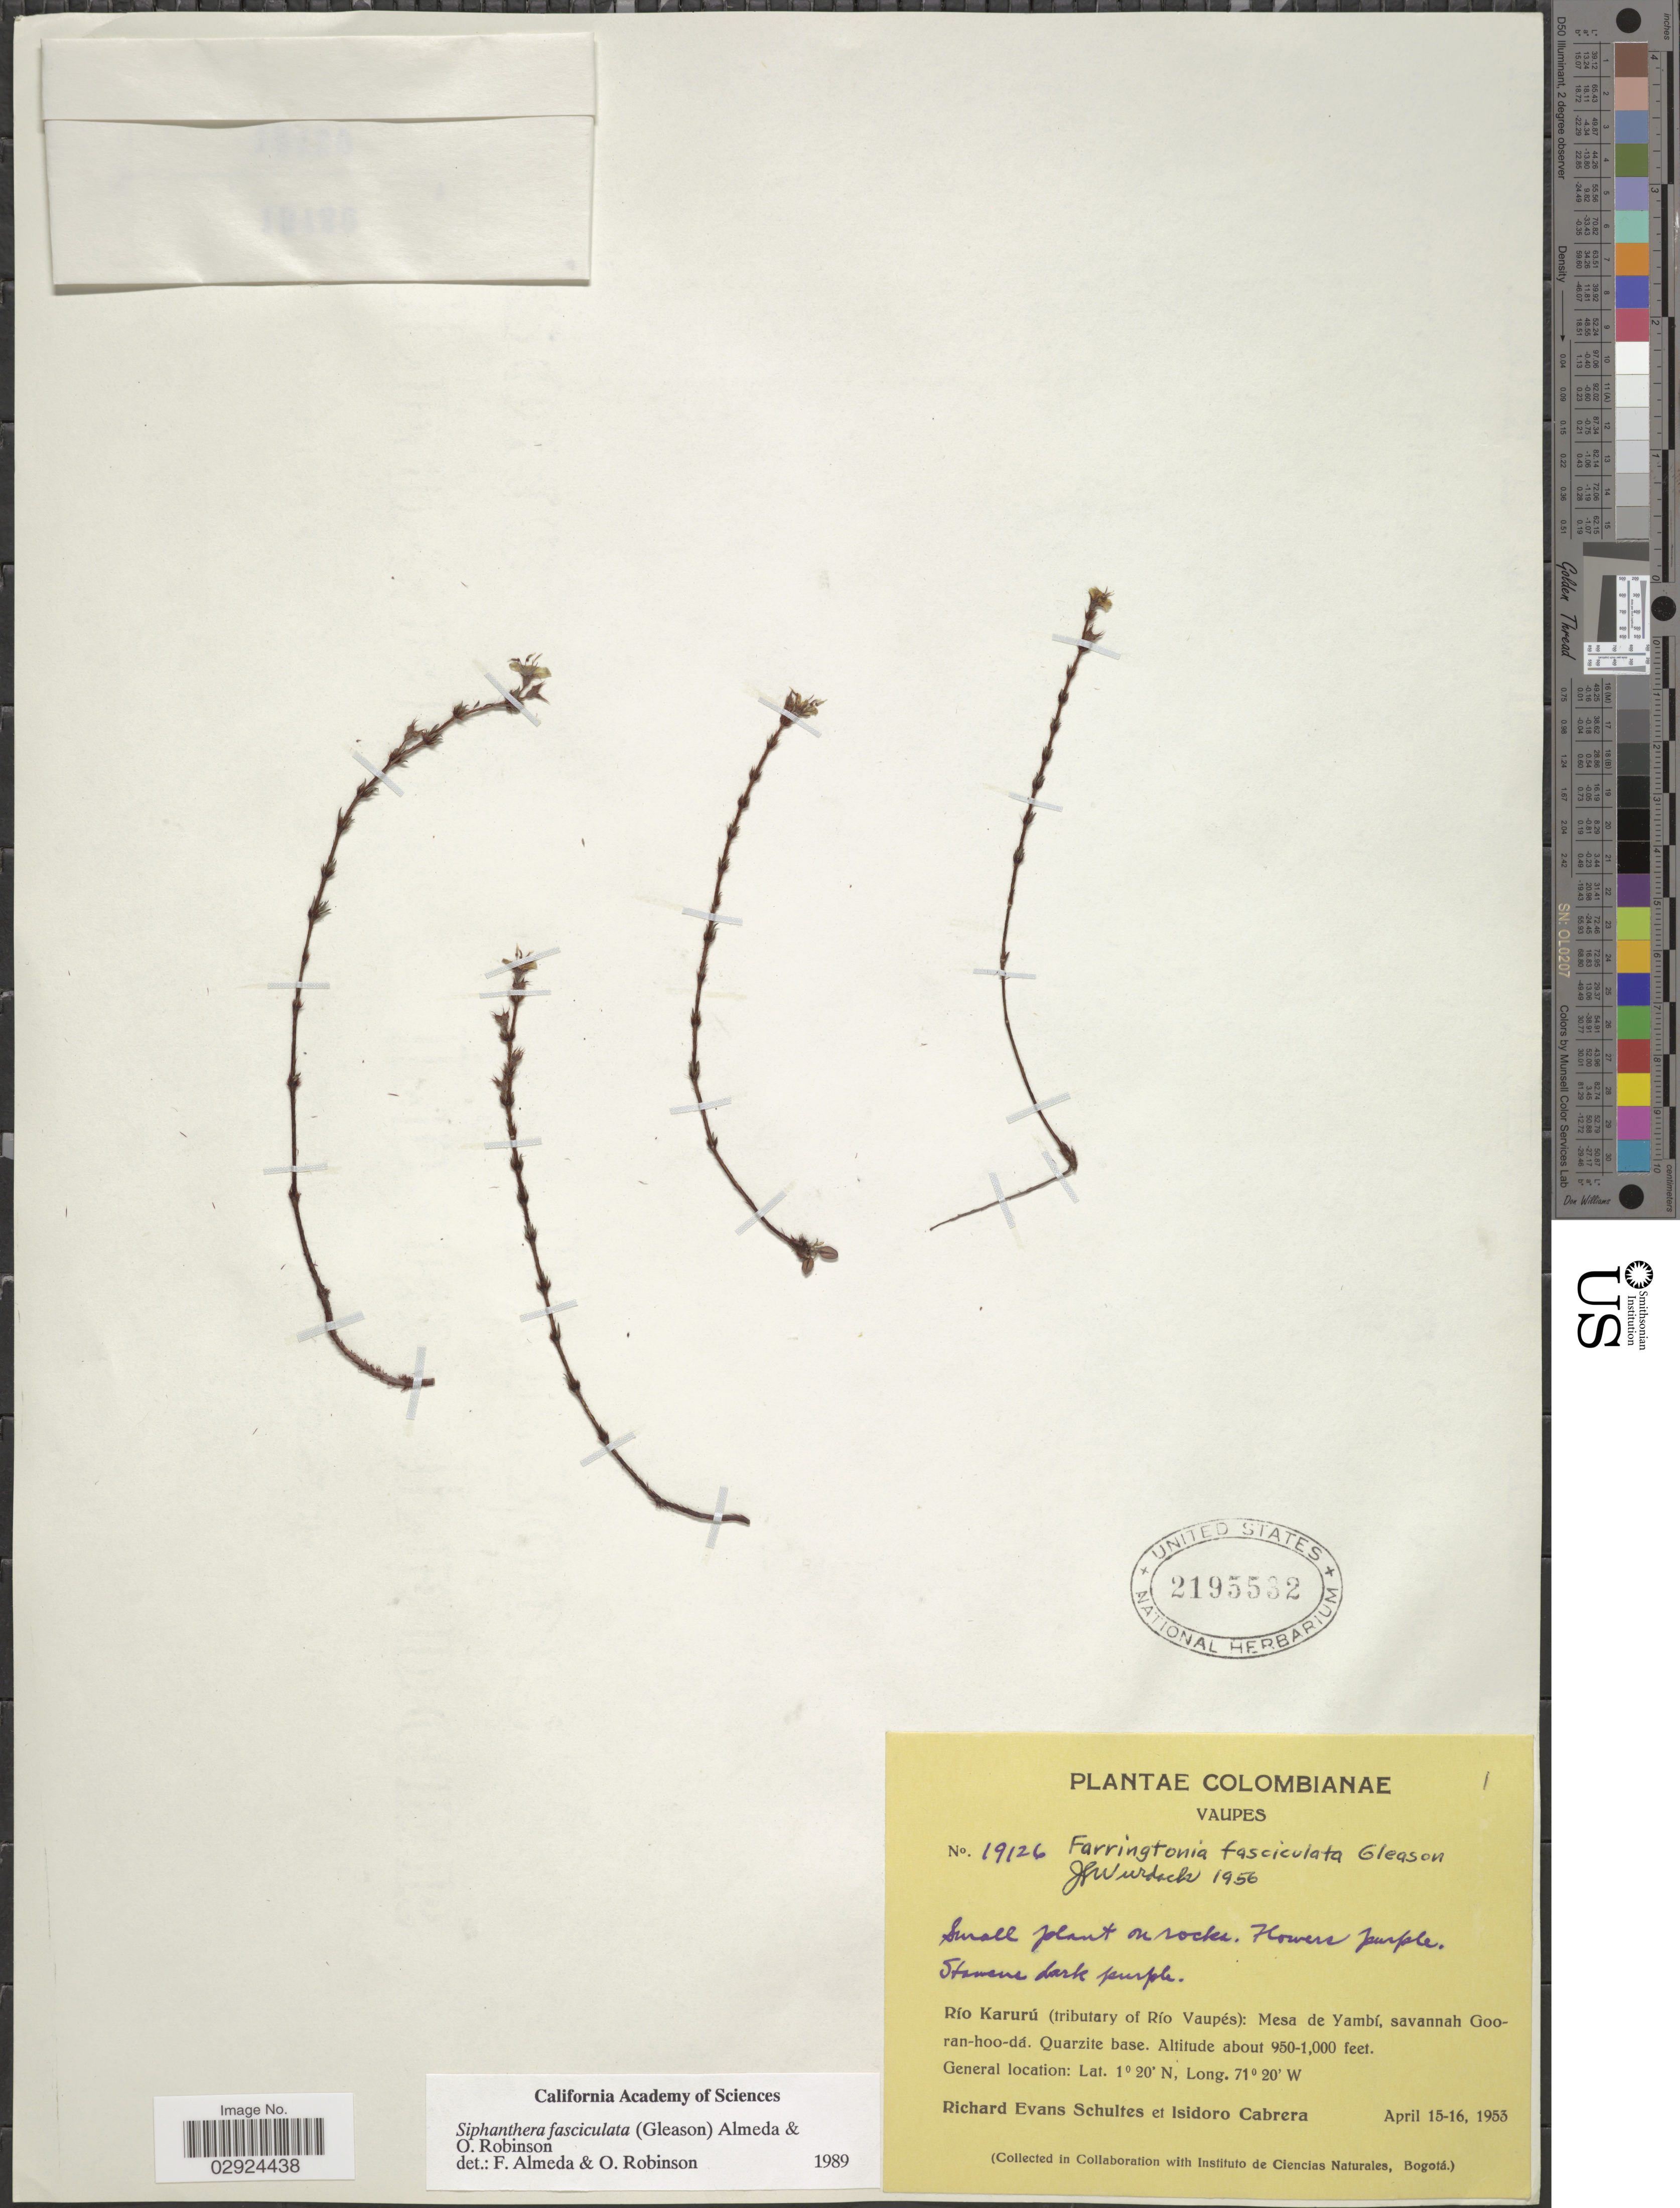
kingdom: Plantae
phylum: Tracheophyta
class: Magnoliopsida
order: Myrtales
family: Melastomataceae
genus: Siphanthera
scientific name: Siphanthera fasciculata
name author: (Gleason) Almeda & O.R. Rob.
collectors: R. E. Schultes & I. Cabrera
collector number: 19126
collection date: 1953-04-15/1953-04-16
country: Colombia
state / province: Vaupés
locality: Río Karurú (tributary of Río Vaupés): Mesa de Yambí, savannah Gooran-hoo-dá, Quarzite base.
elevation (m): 290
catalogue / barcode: US 2195532